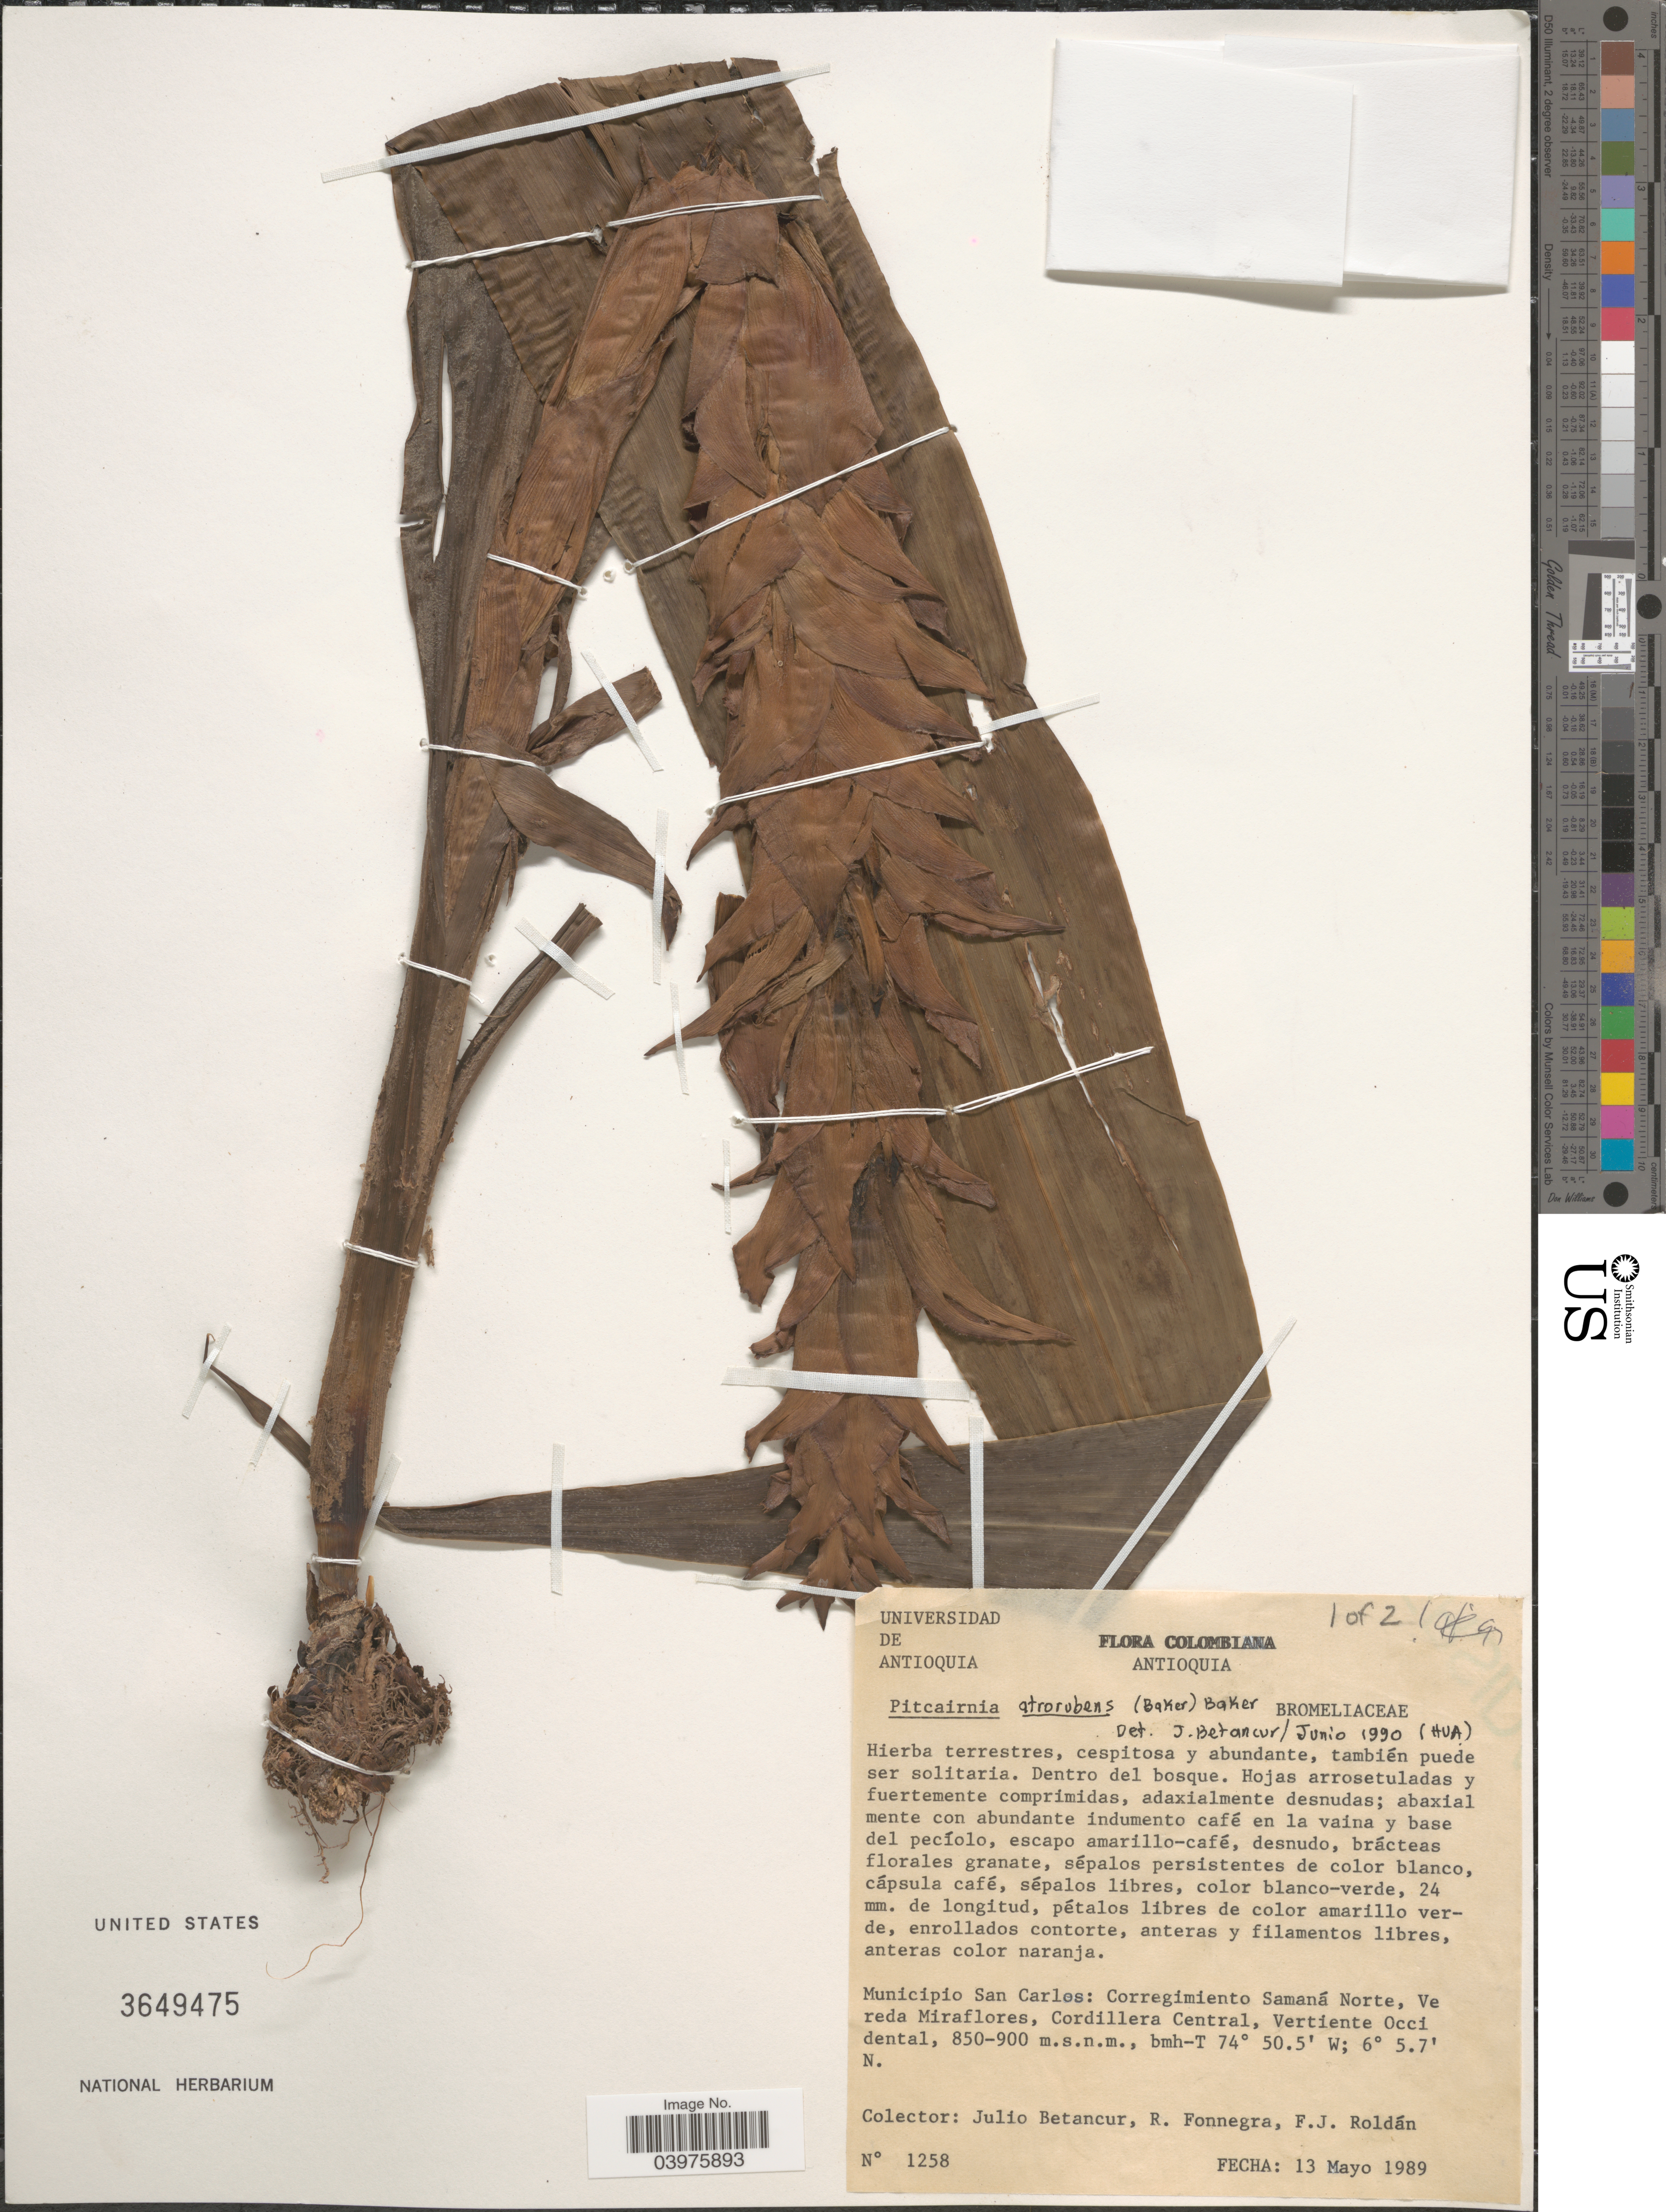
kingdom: Plantae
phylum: Tracheophyta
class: Liliopsida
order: Poales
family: Bromeliaceae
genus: Pitcairnia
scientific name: Pitcairnia atrorubens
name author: (Beer) Baker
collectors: J. Betancur, R. Fonnegra & F. J. Roldán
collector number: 1258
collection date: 1989-05-13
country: Colombia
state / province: Antioquia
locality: Municipio San Carlos: Corregimiento Samaná Norte, Vereda Miraflores, Cordillera Central, Vertiente Occidental.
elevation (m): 850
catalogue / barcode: US 3649475